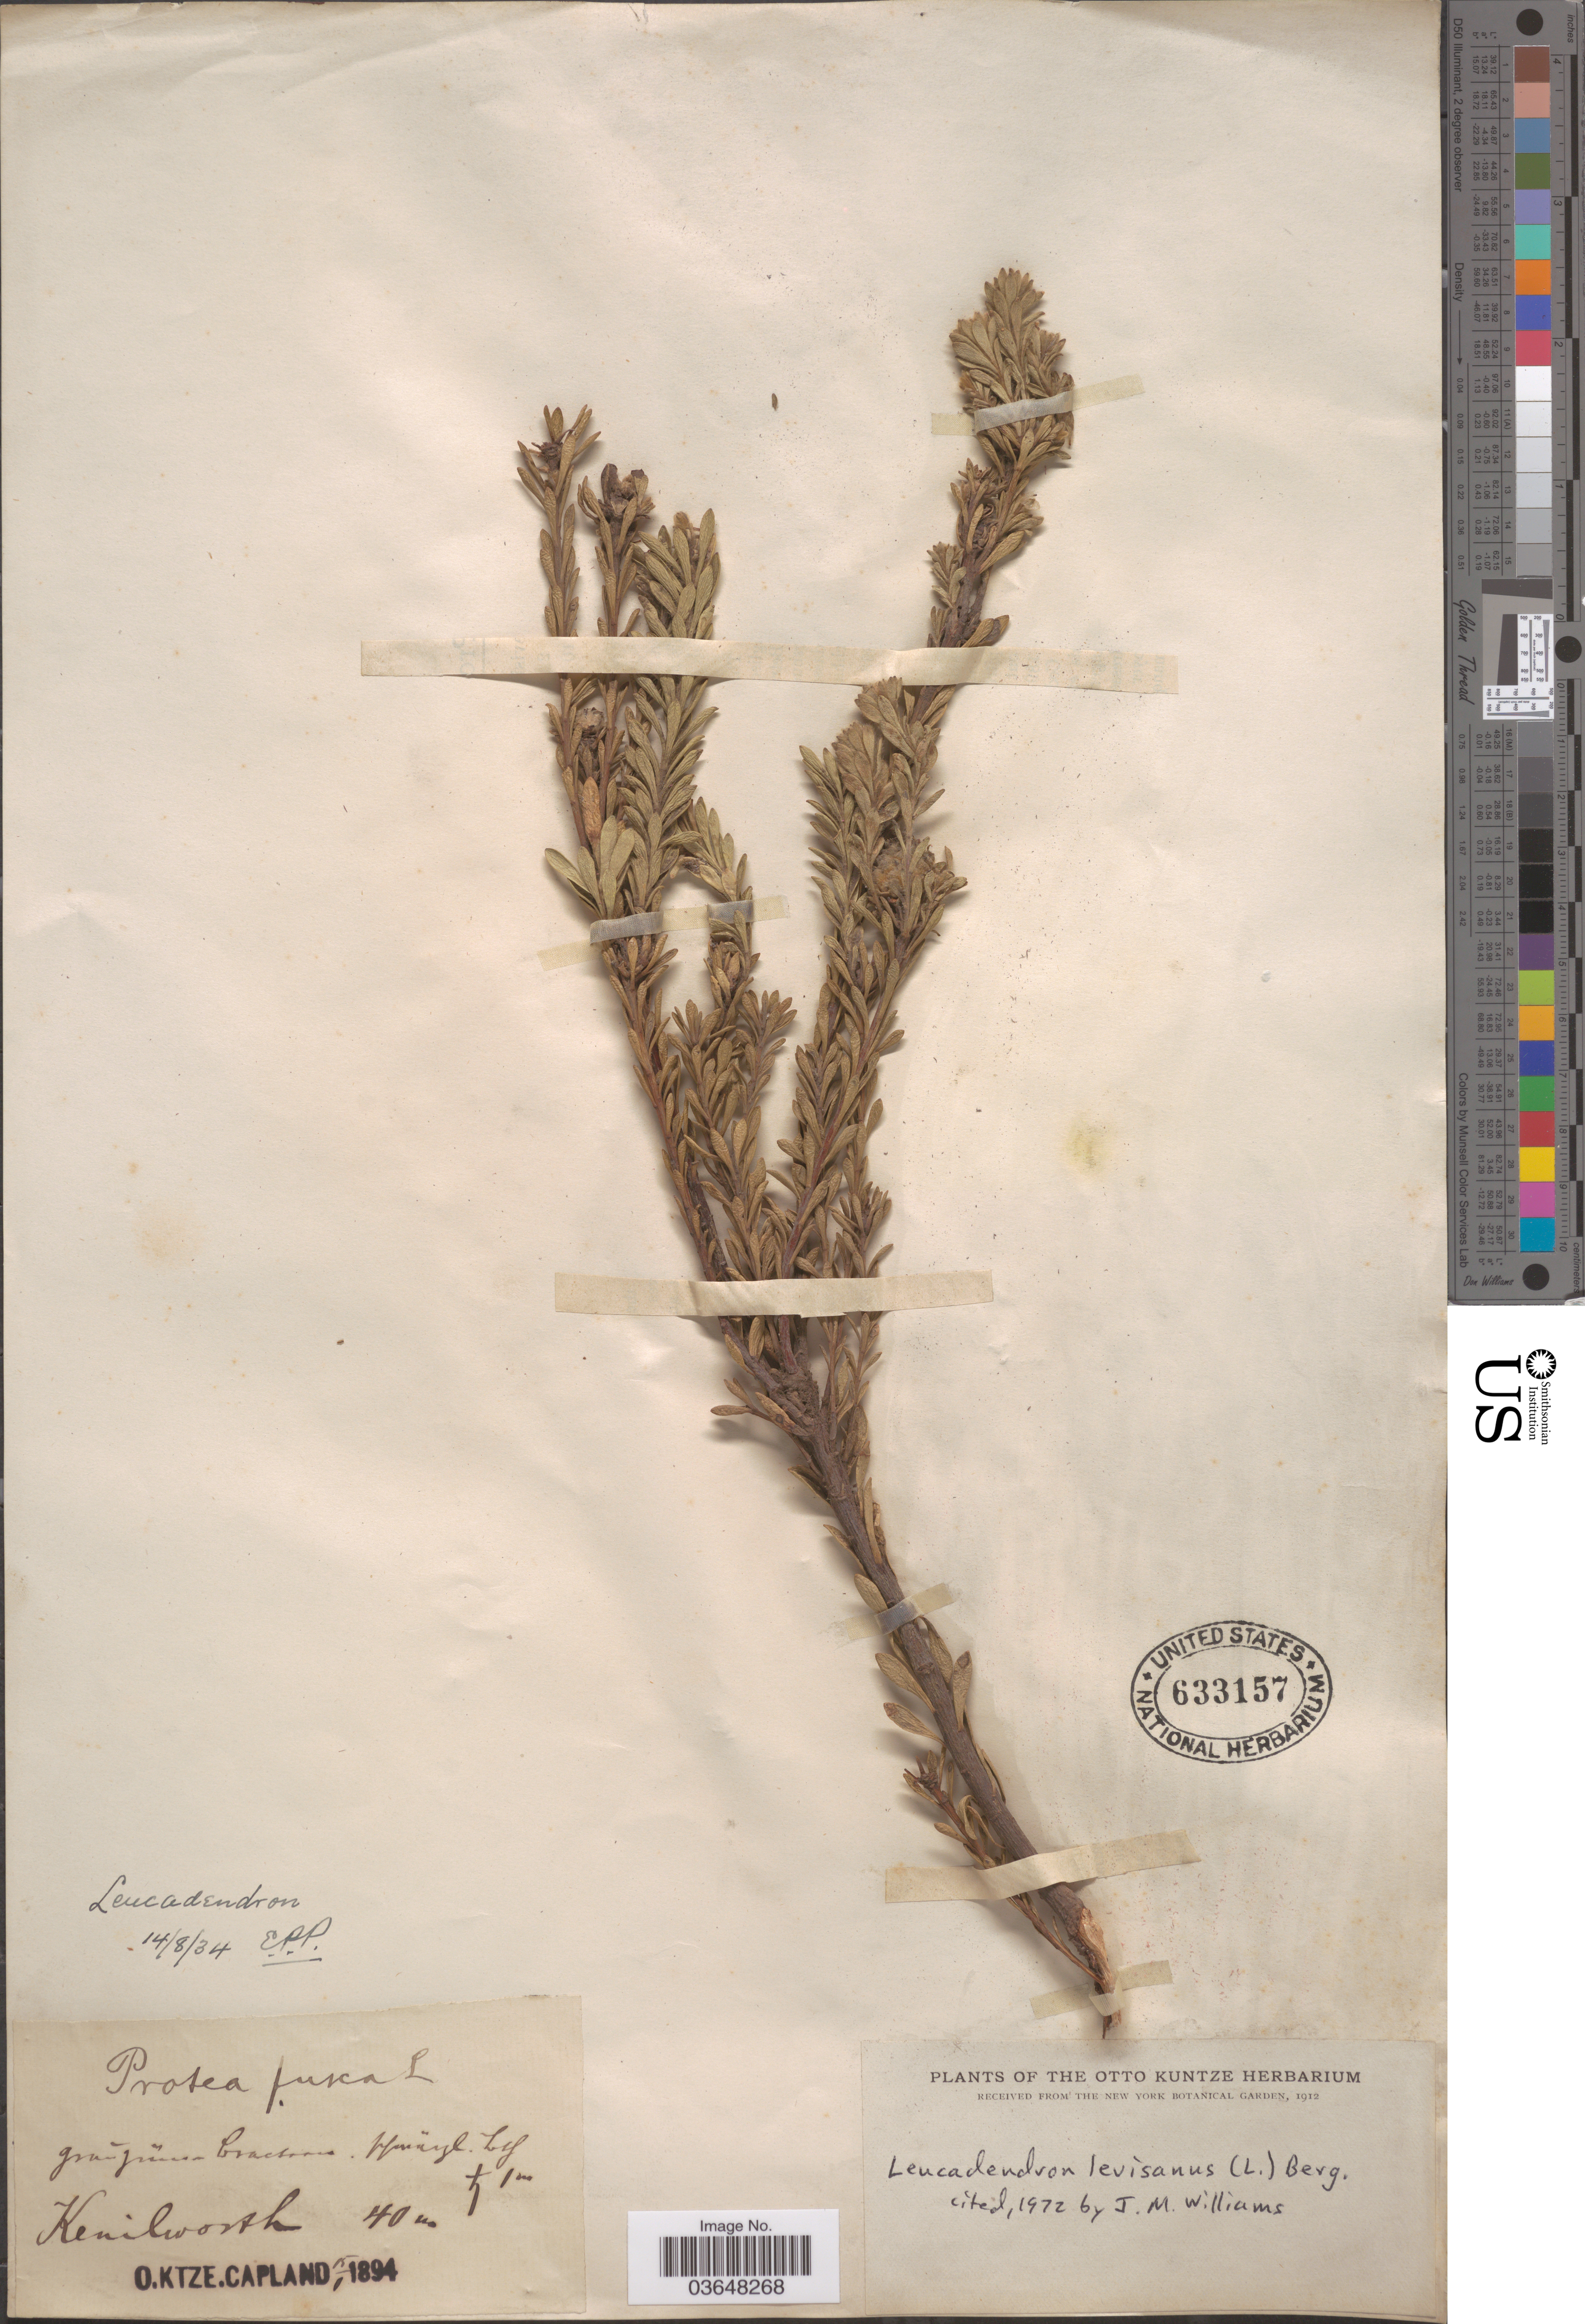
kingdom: Plantae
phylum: Tracheophyta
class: Magnoliopsida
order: Proteales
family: Proteaceae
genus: Leucadendron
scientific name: Leucadendron levisanus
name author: P.J. Bergius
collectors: C.E.O. Kuntze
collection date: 1894-01-15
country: South Africa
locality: Kenilworth.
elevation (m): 40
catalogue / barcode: US 633157